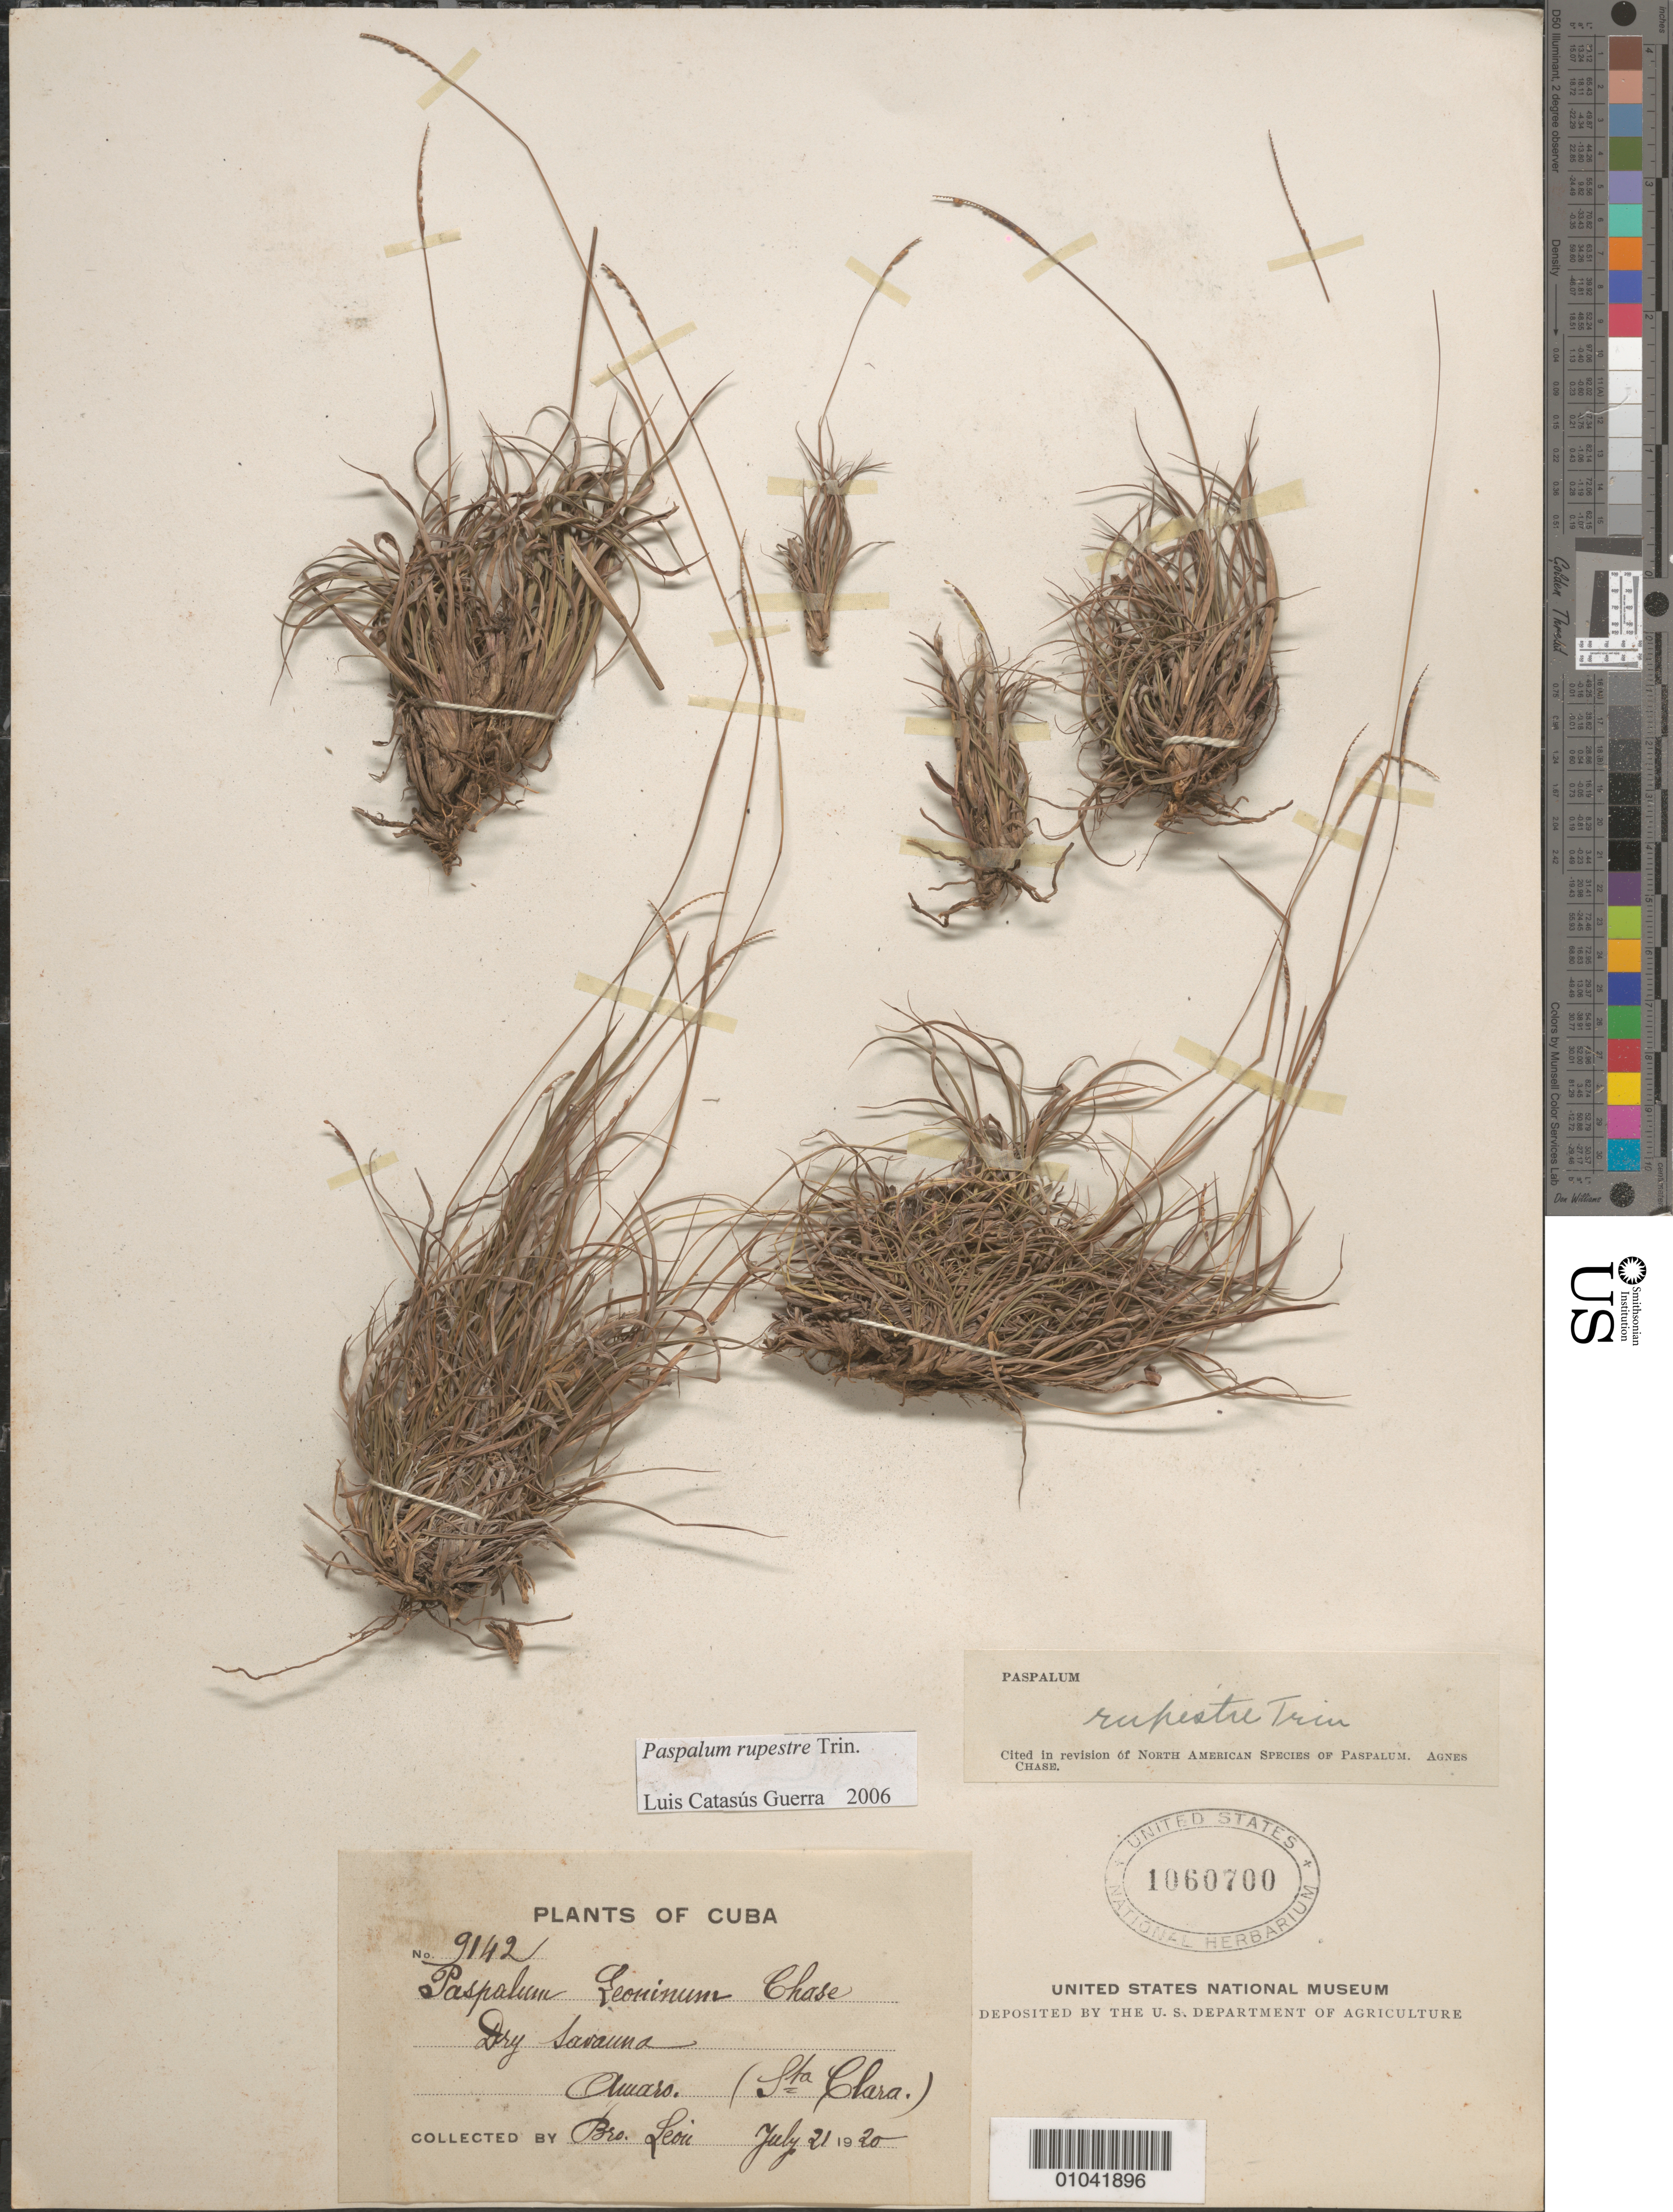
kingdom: Plantae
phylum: Tracheophyta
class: Liliopsida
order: Poales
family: Poaceae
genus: Paspalum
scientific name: Paspalum rupestre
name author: Trin.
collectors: Bro. León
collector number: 9142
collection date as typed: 21 Jul 1920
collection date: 1920-07-21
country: Cuba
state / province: Villa Clara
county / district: Santa Clara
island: Cuba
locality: Amaro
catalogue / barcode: US 1060700